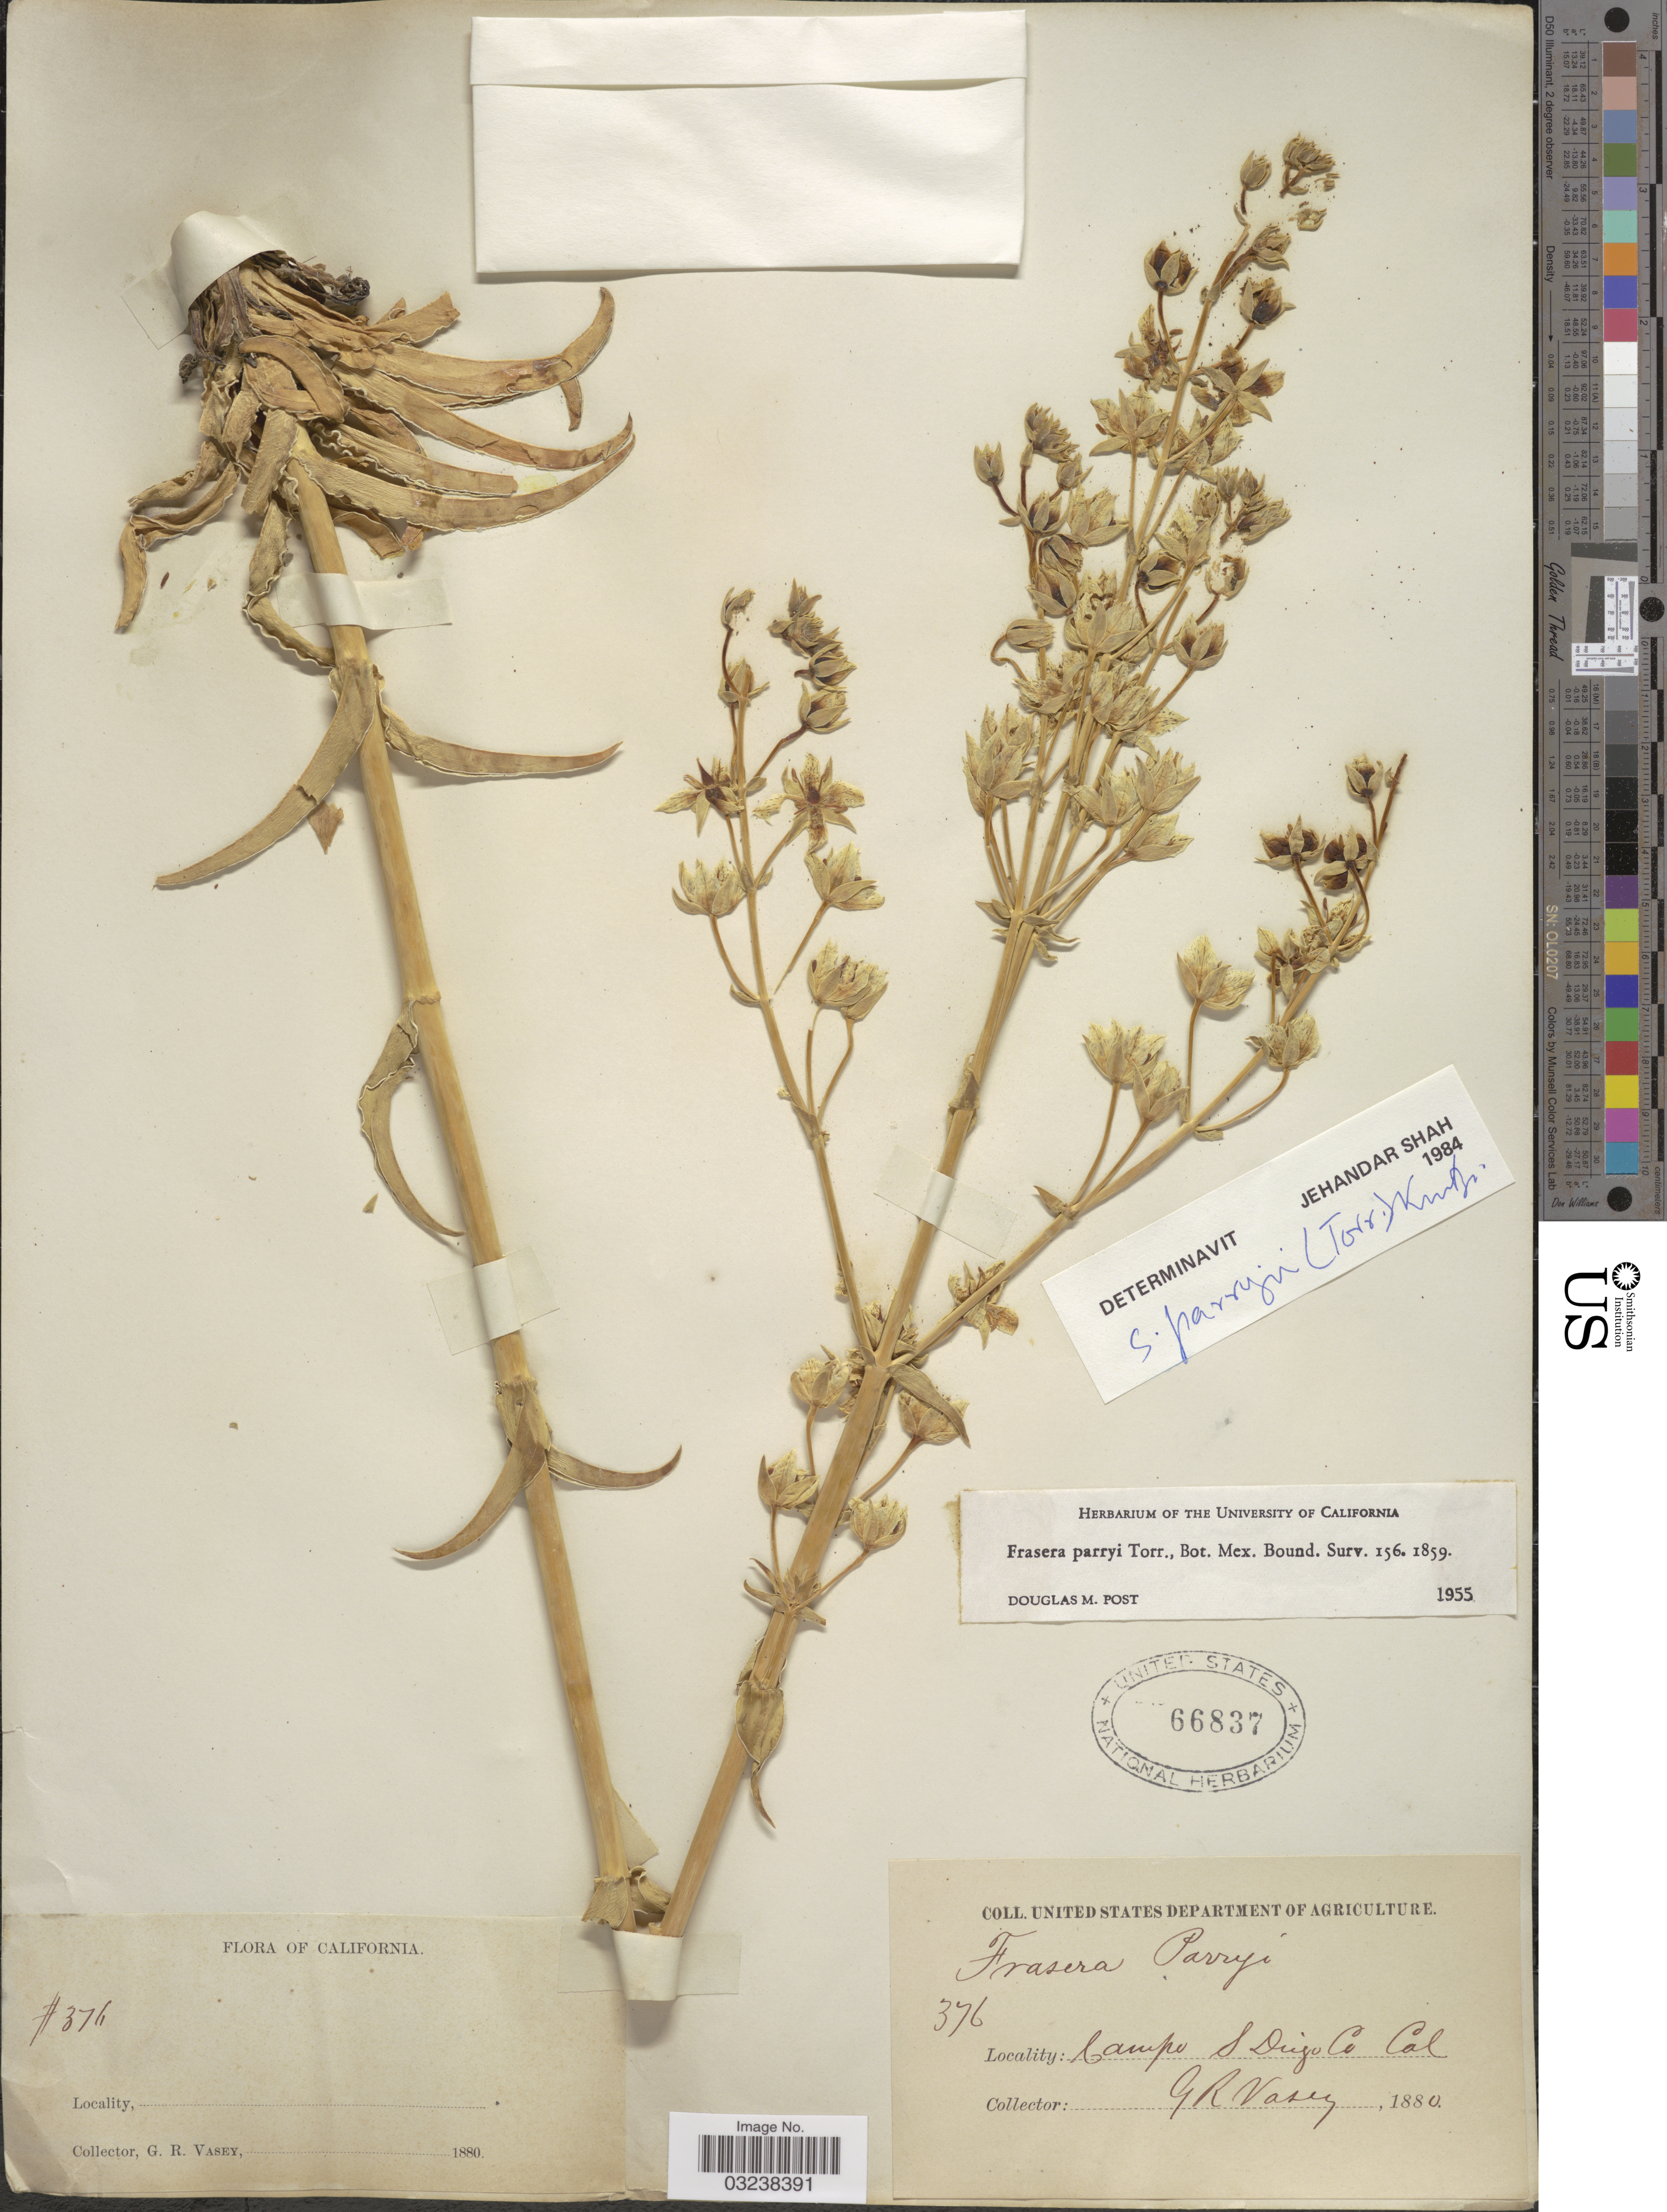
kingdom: Plantae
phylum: Tracheophyta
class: Magnoliopsida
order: Gentianales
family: Gentianaceae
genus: Swertia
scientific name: Swertia parryi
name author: (Torr.) Kuntze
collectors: G. R. Vasey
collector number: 376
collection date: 1880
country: United States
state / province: California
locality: Campo S Diego Co Cal.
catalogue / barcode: US 66837